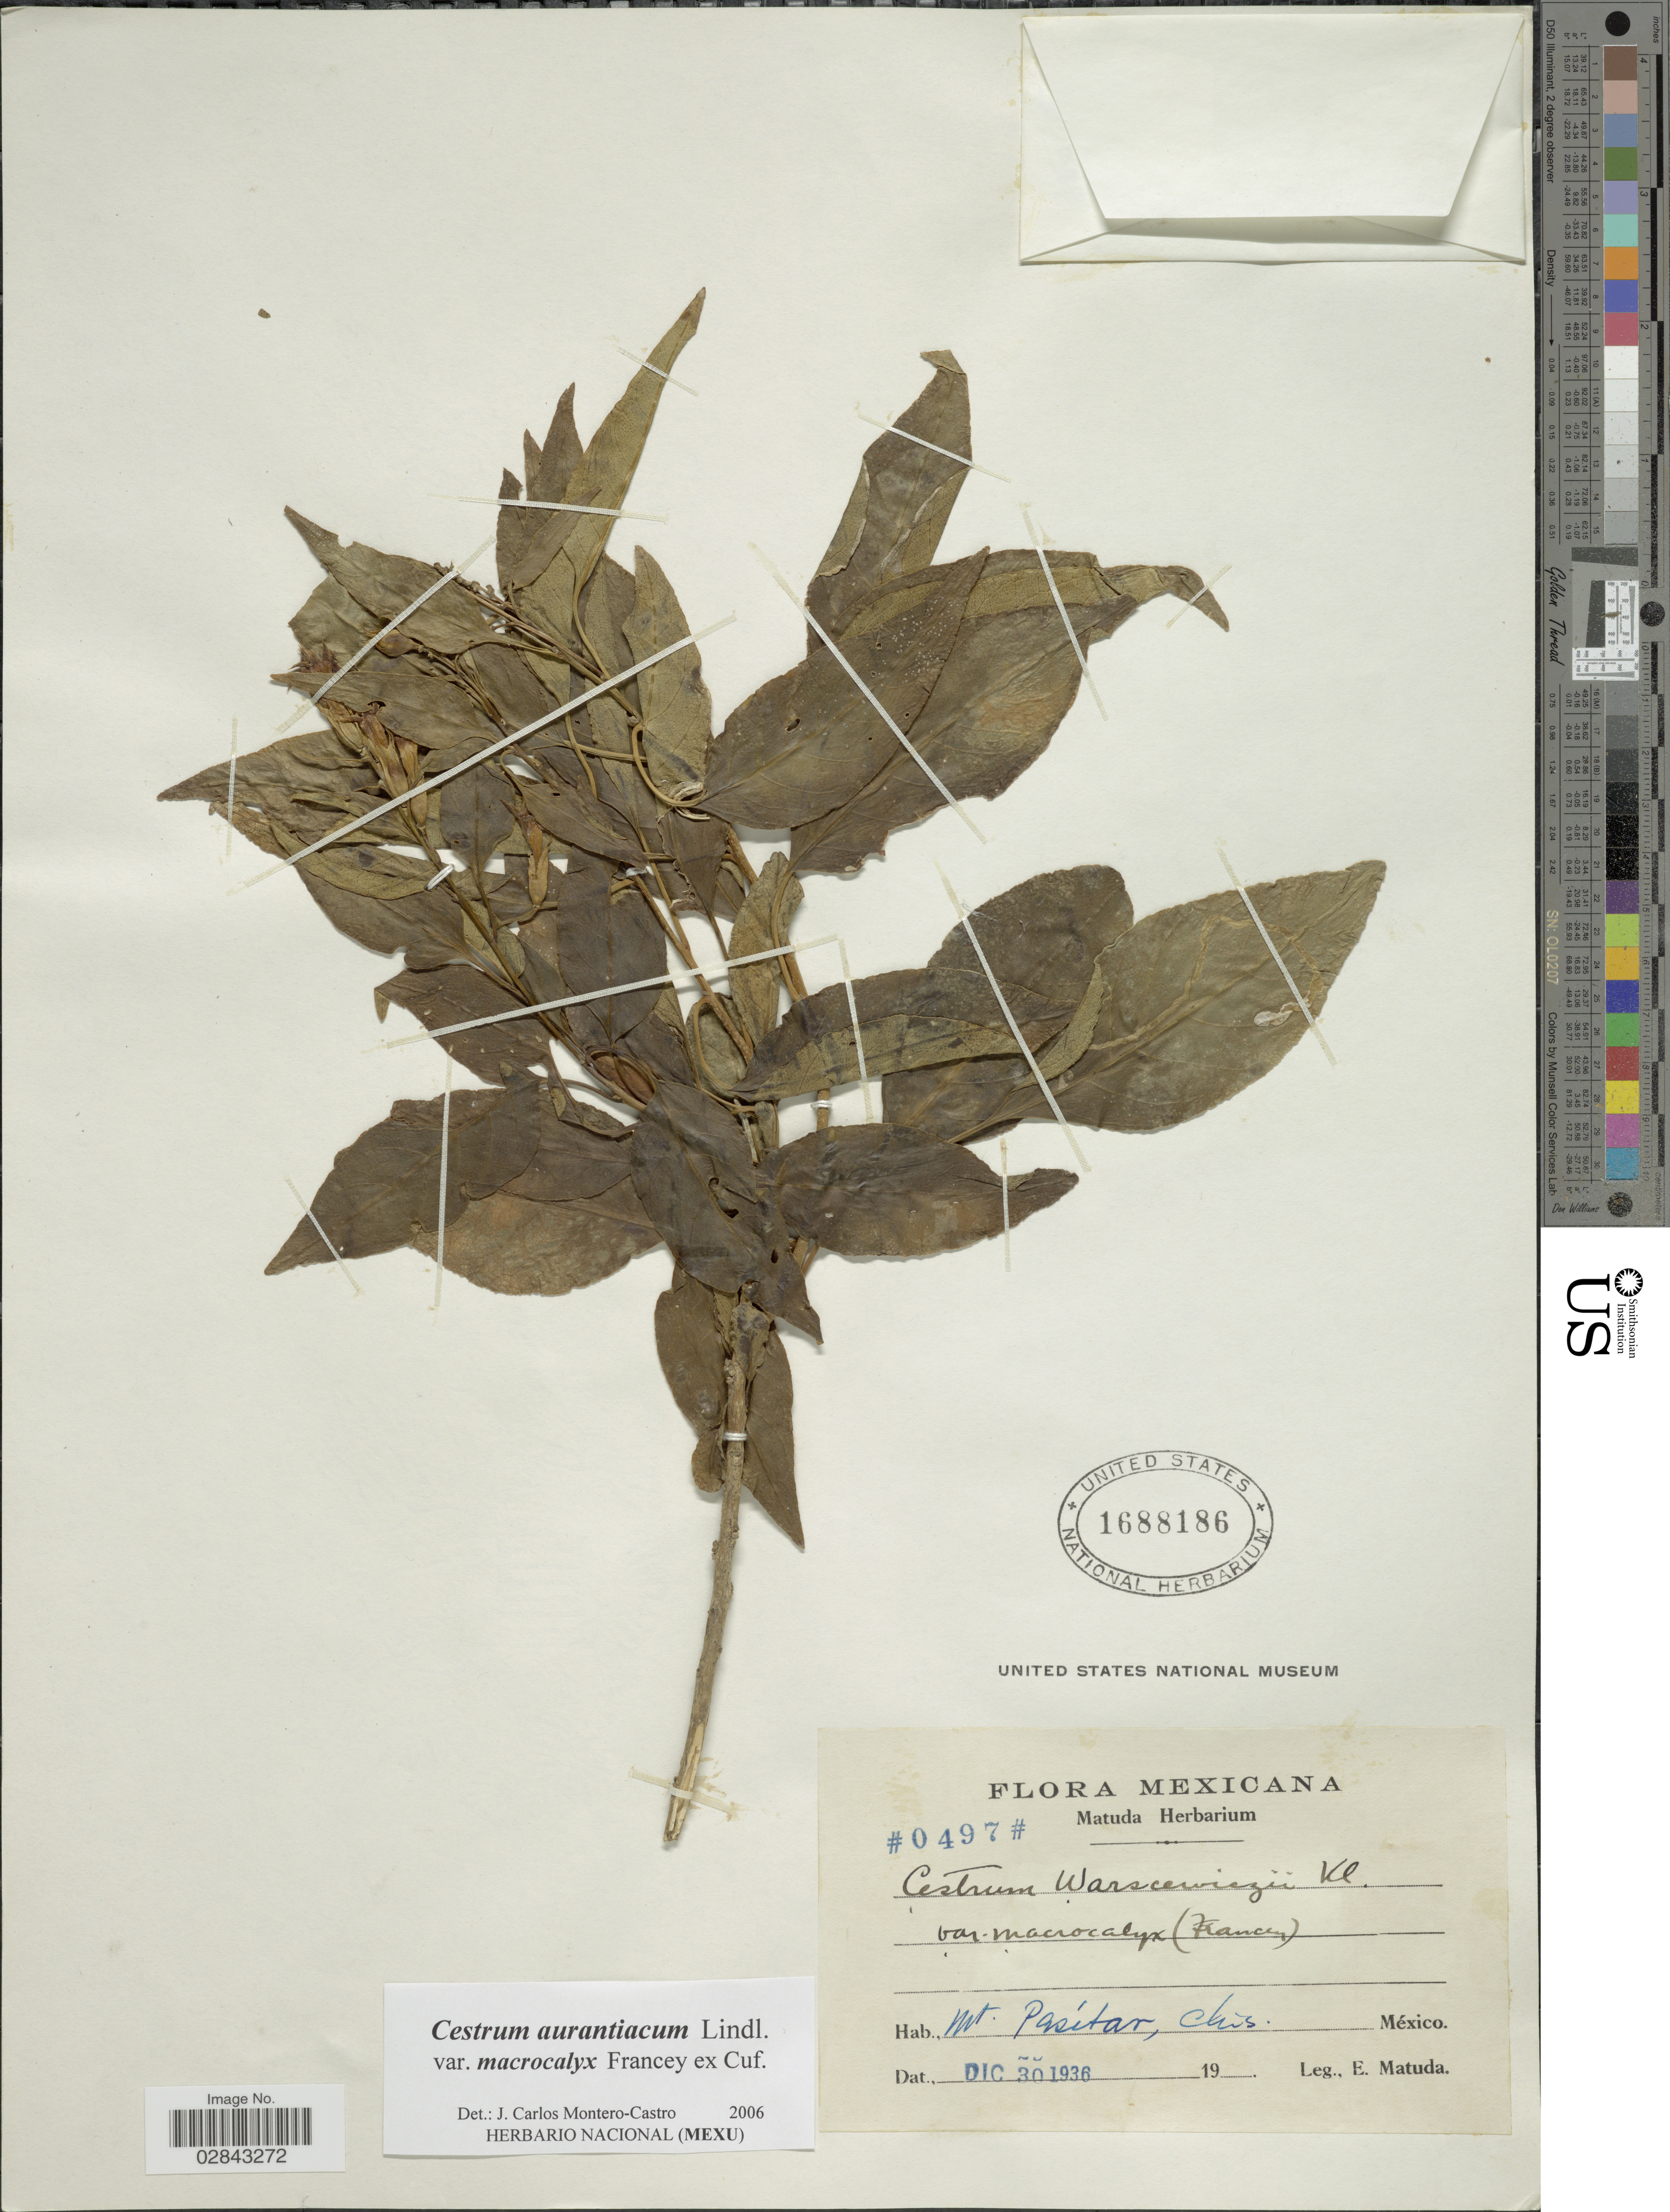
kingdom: Plantae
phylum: Tracheophyta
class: Magnoliopsida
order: Solanales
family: Solanaceae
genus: Cestrum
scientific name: Cestrum aurantiacum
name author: Lindley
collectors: E. Matuda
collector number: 0497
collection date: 1936-12-30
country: Mexico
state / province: Chiapas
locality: Mt. Pasitar.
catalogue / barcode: US 1688186